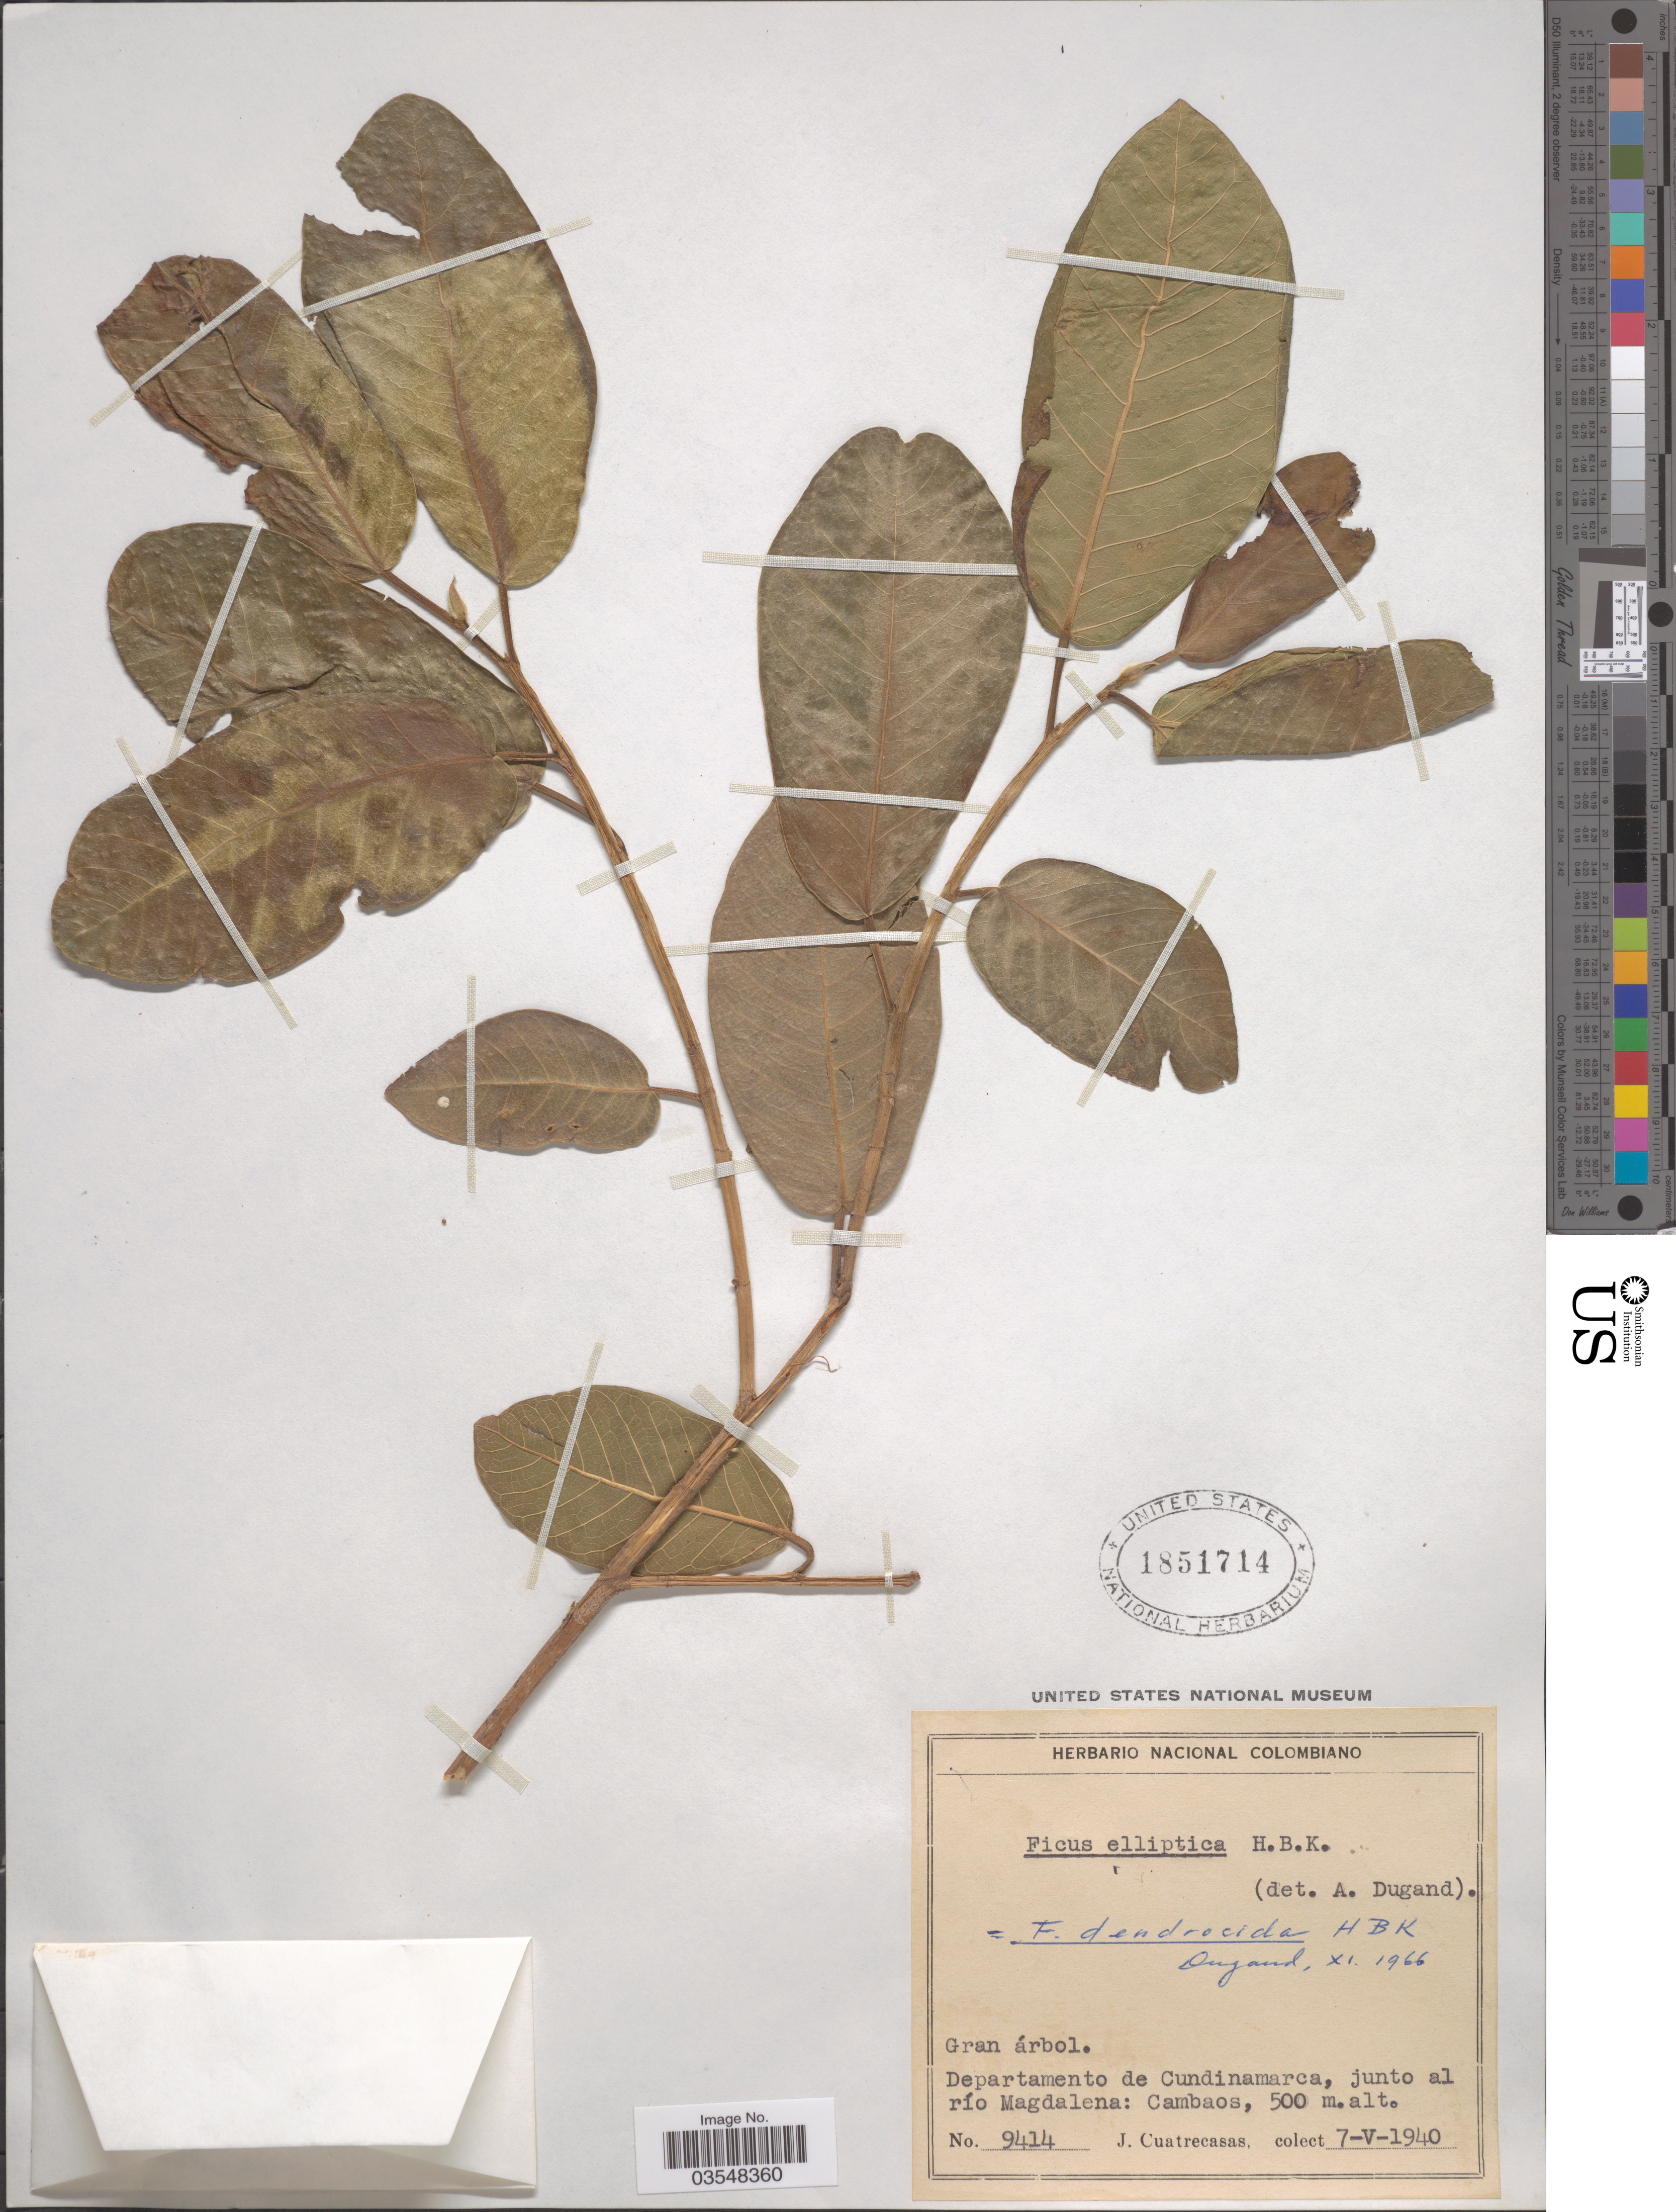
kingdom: Plantae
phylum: Tracheophyta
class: Magnoliopsida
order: Rosales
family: Moraceae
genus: Ficus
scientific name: Ficus dendrocida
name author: Kunth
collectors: J. Cuatrecasas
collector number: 9414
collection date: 1940-05-07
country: Colombia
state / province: Cundinamarca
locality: Departamento de Cundinamarca, junto el río Magdalena; Cambaos.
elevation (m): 500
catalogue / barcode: US 1851714